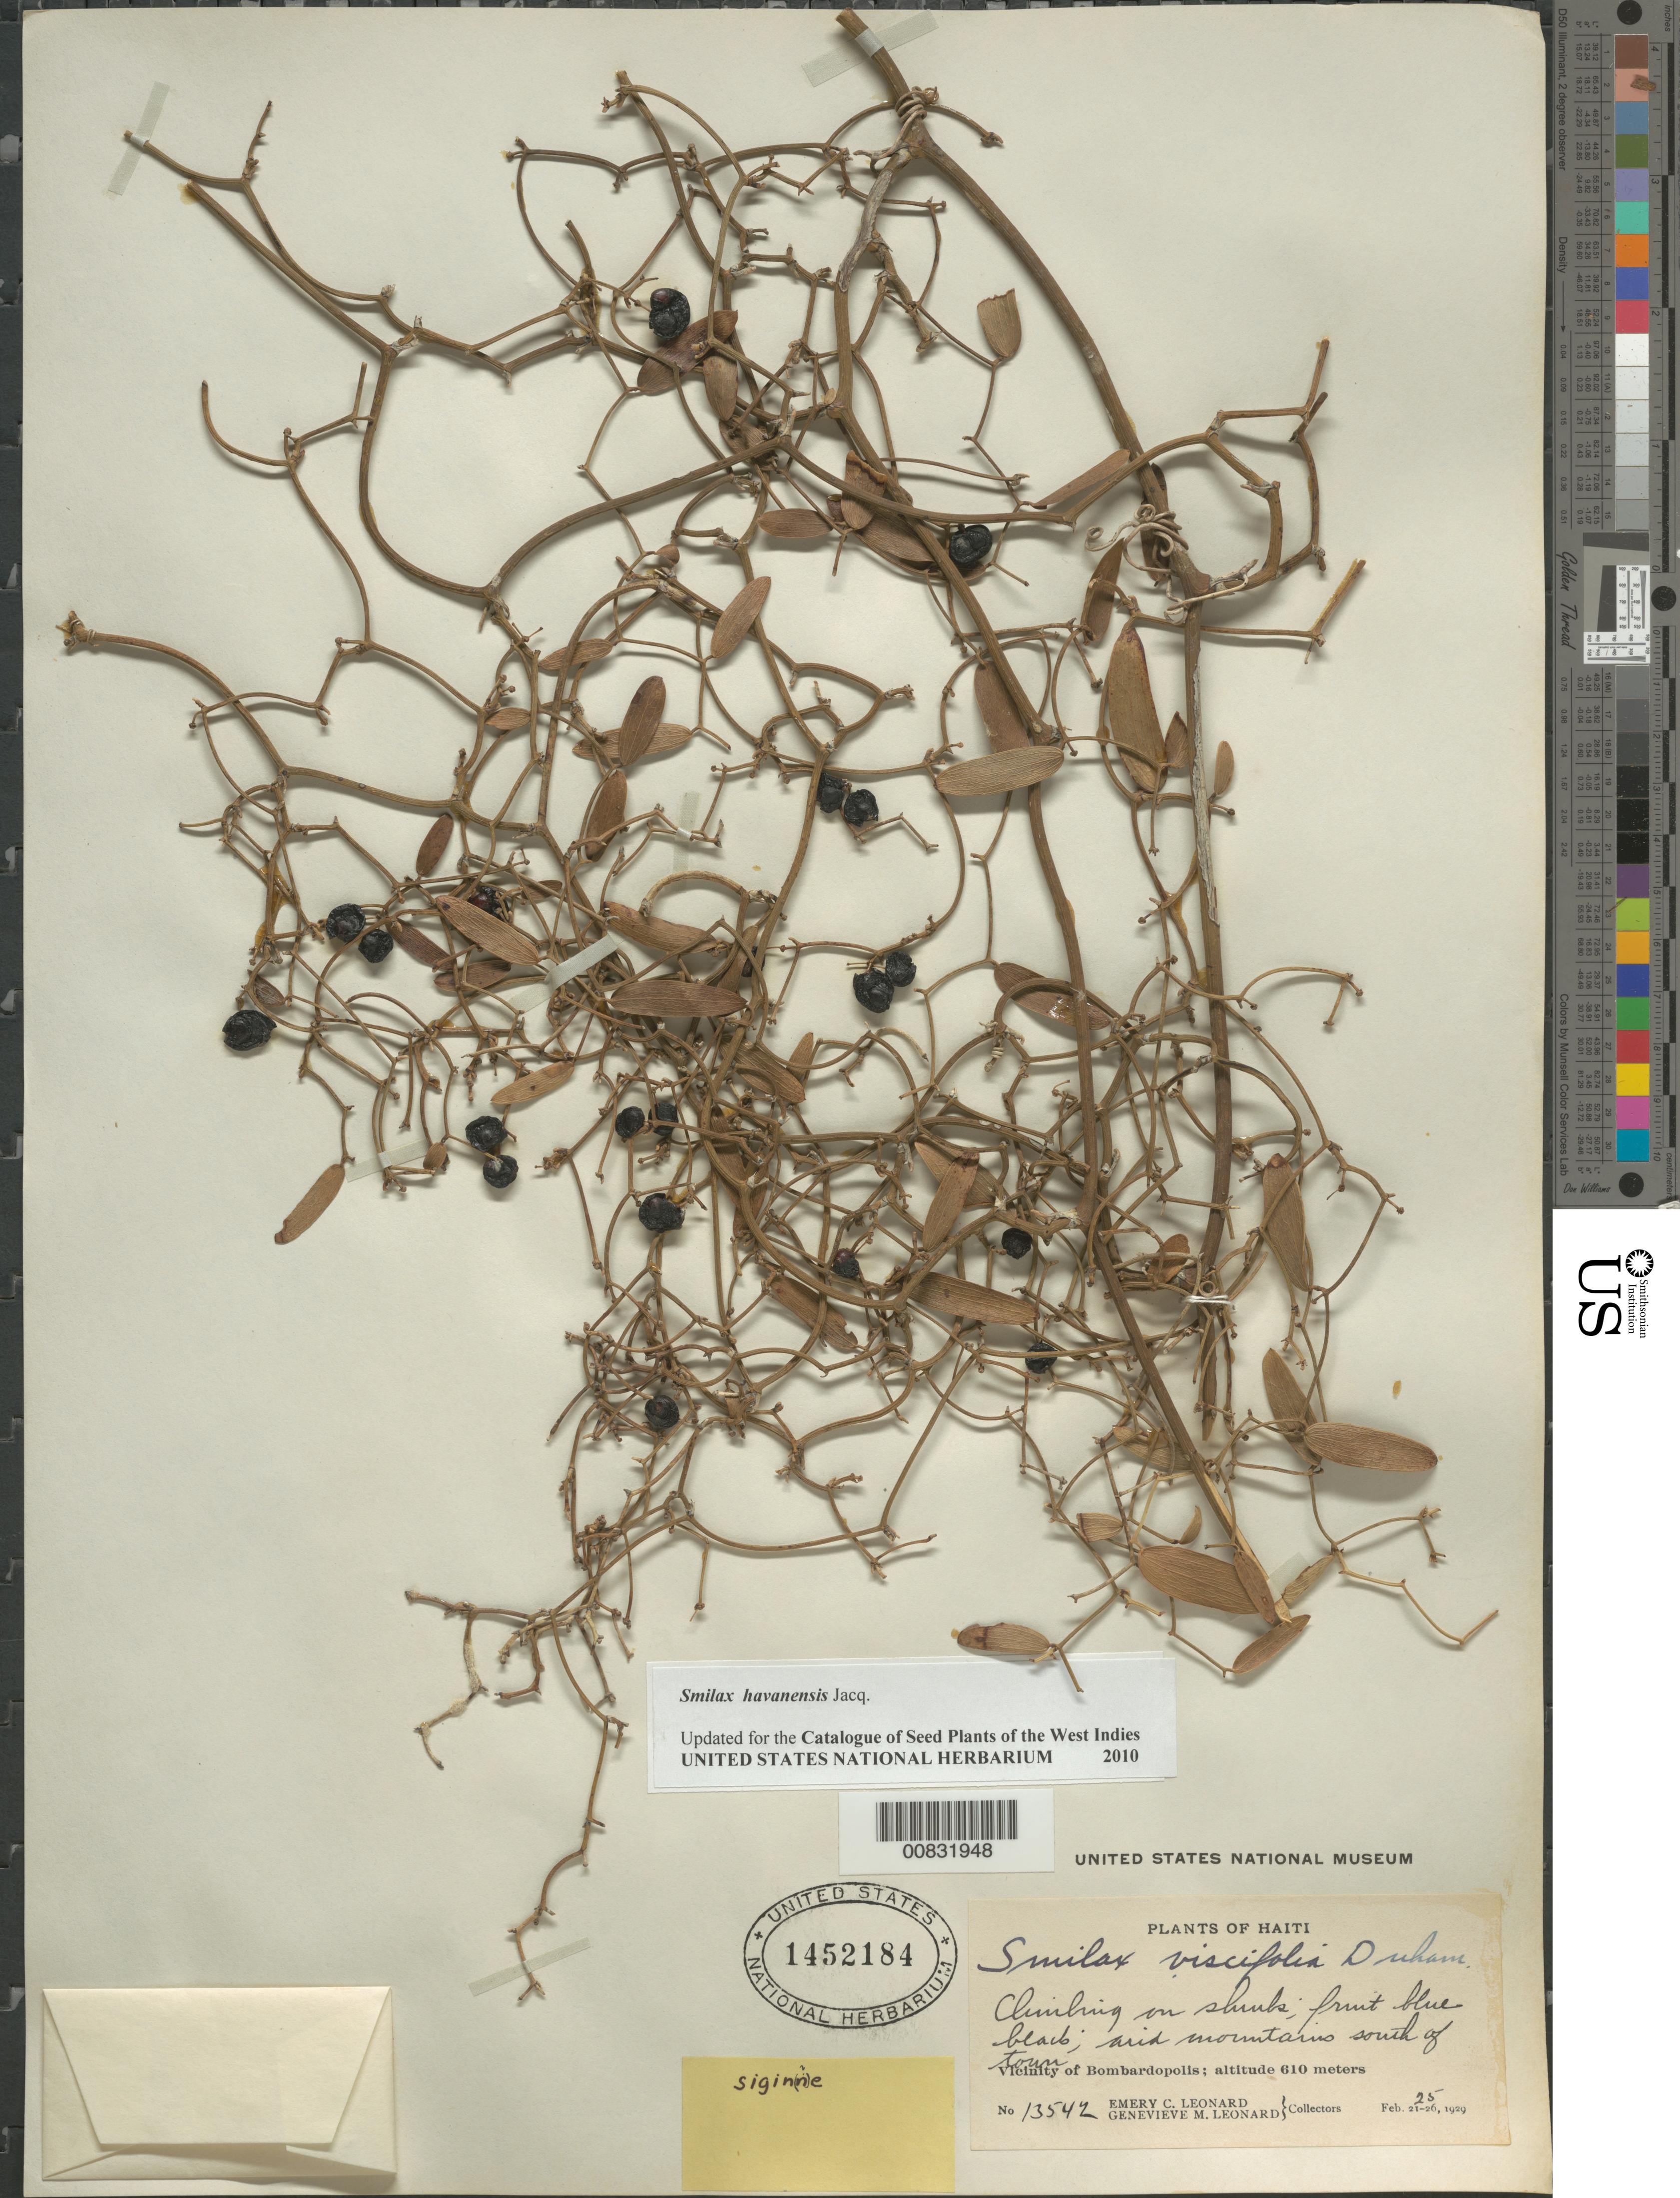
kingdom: Plantae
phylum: Tracheophyta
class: Liliopsida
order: Liliales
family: Smilacaceae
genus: Smilax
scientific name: Smilax havanensis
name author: Jacq.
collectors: E. C. Leonard & G. M. Leonard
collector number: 13542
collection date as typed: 25 Feb 1929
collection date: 1929-02-25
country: Haiti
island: Hispaniola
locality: Vicinity of Bombardopolis. Arid Mountains south of town.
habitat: Climbing on shrubs. Arid mountains.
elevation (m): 610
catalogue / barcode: US 1452184